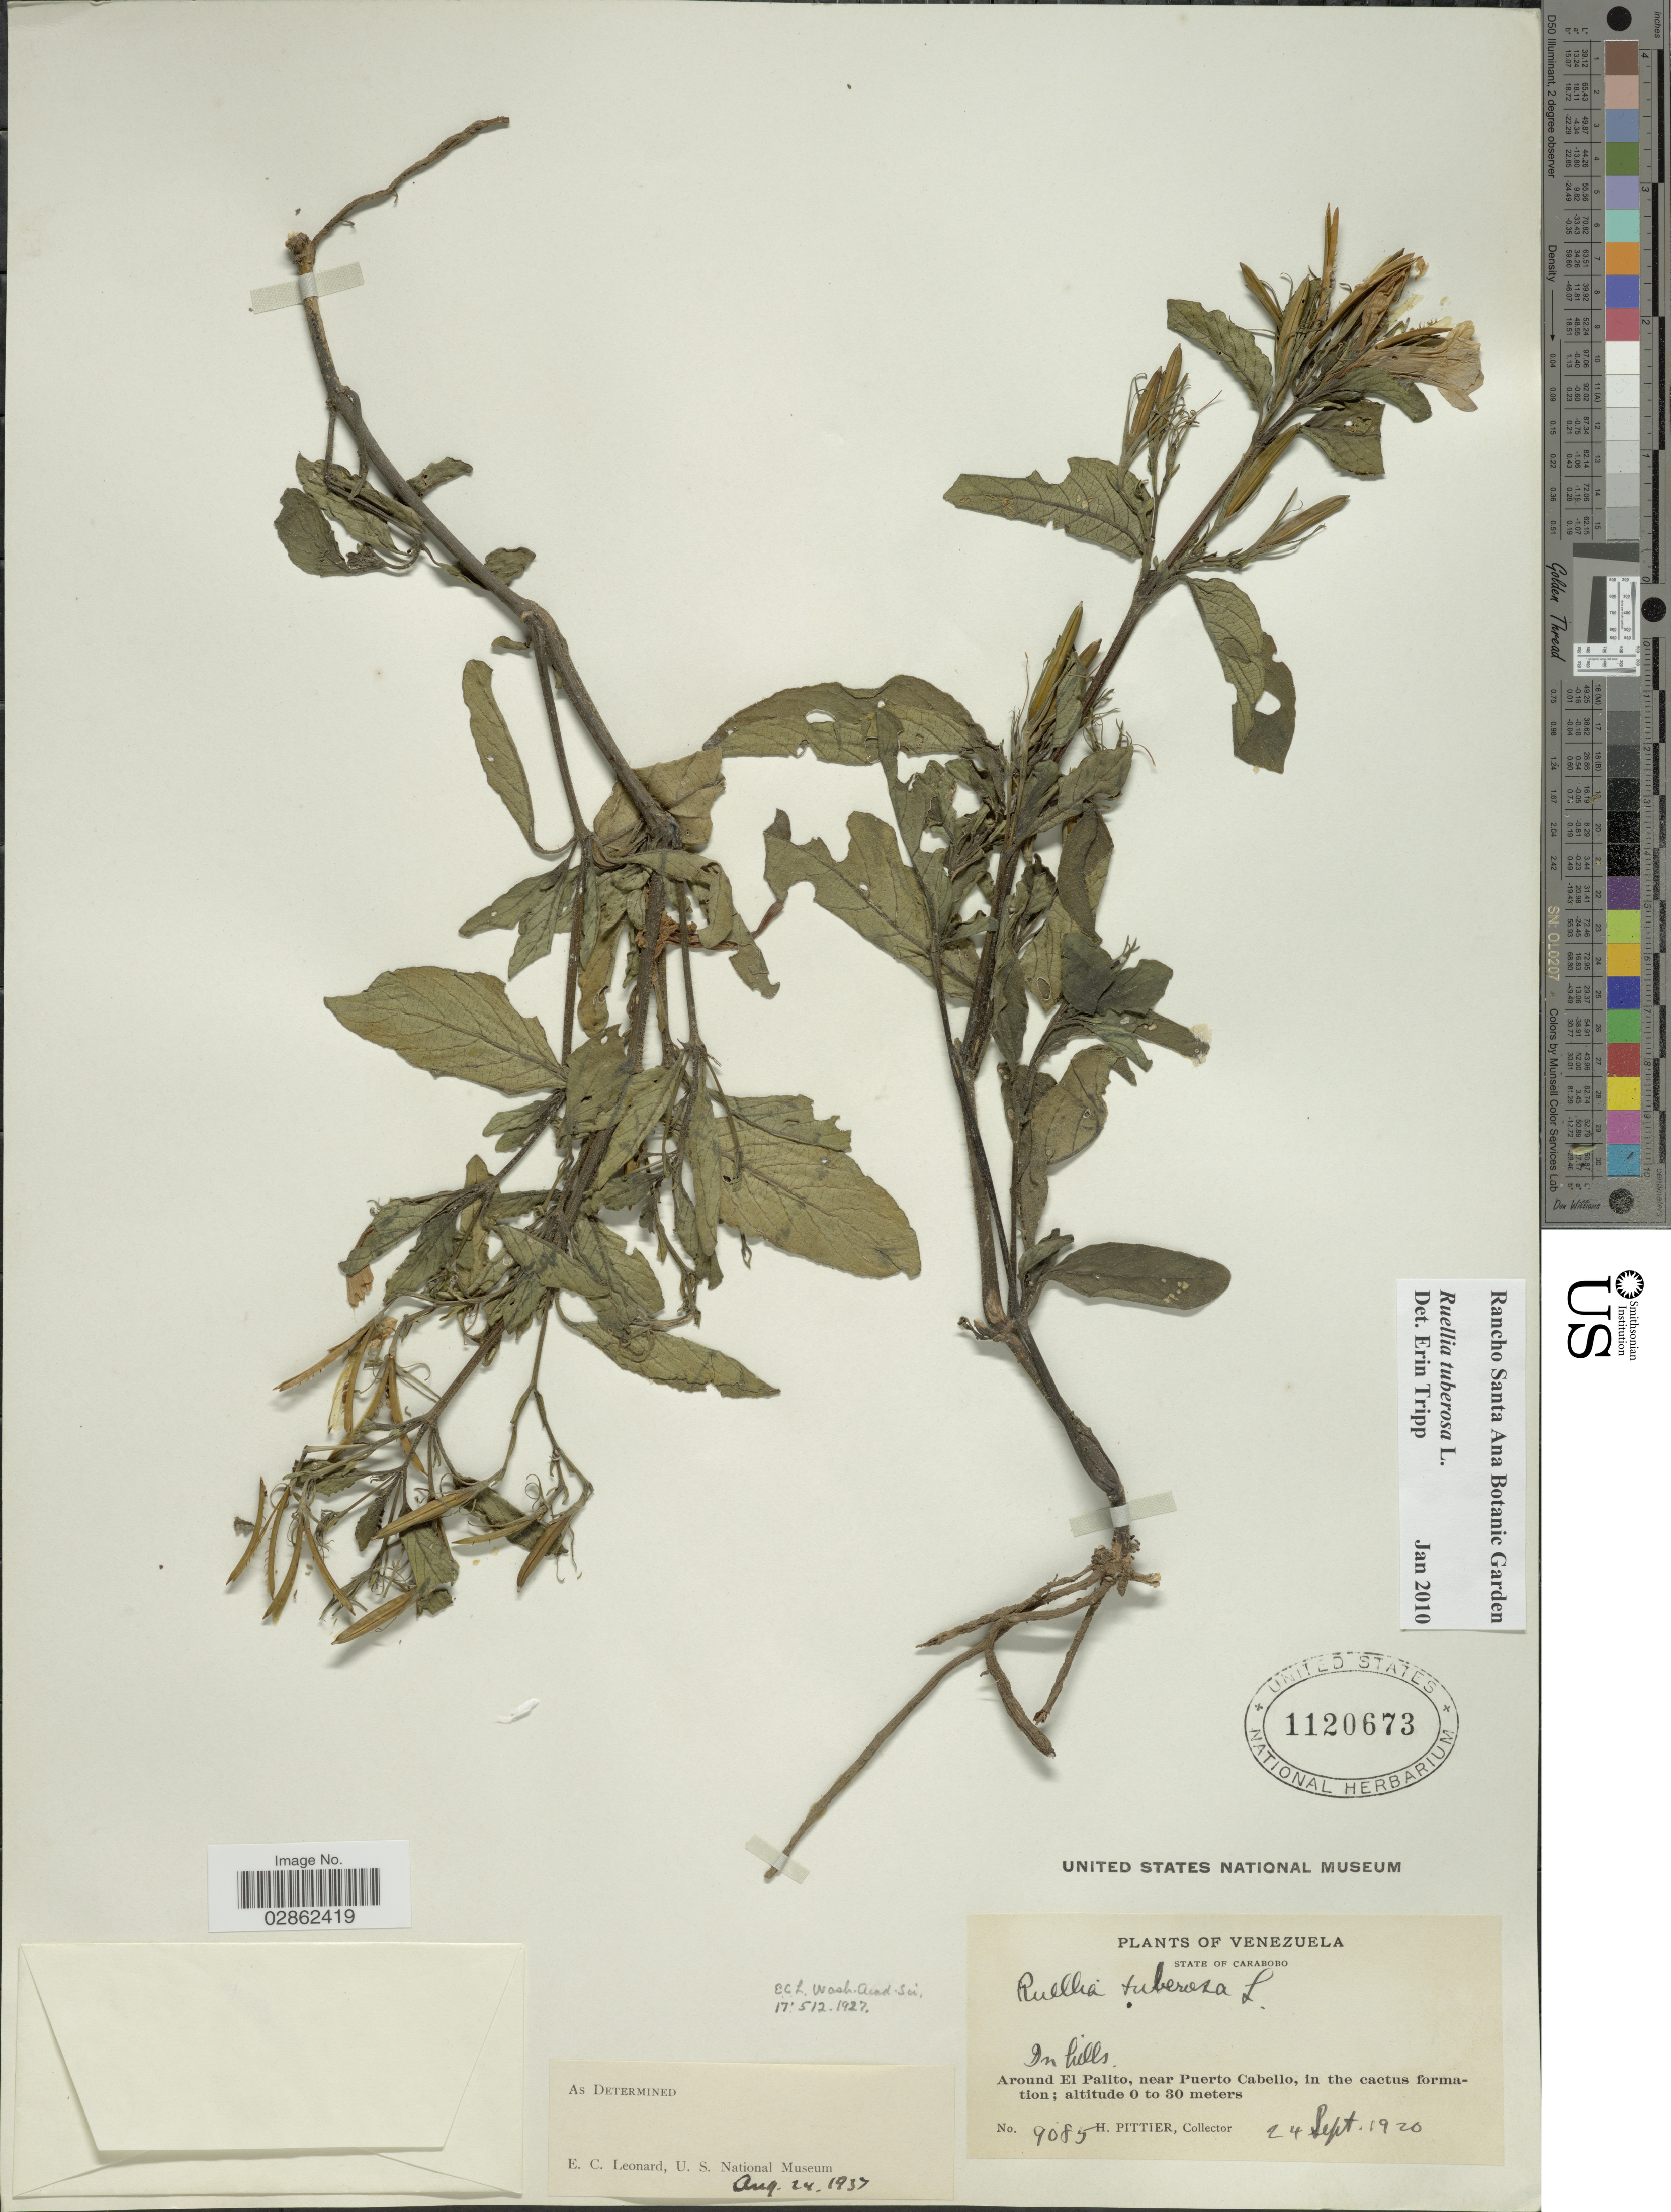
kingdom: Plantae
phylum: Tracheophyta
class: Magnoliopsida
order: Lamiales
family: Acanthaceae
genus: Ruellia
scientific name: Ruellia tuberosa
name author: L.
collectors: H. F. Pittier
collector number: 9085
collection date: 1920-09-24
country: Venezuela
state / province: Carabobo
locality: Around El Palito, near Puerto Cabello, in the cactus formation.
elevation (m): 0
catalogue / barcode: US 1120673